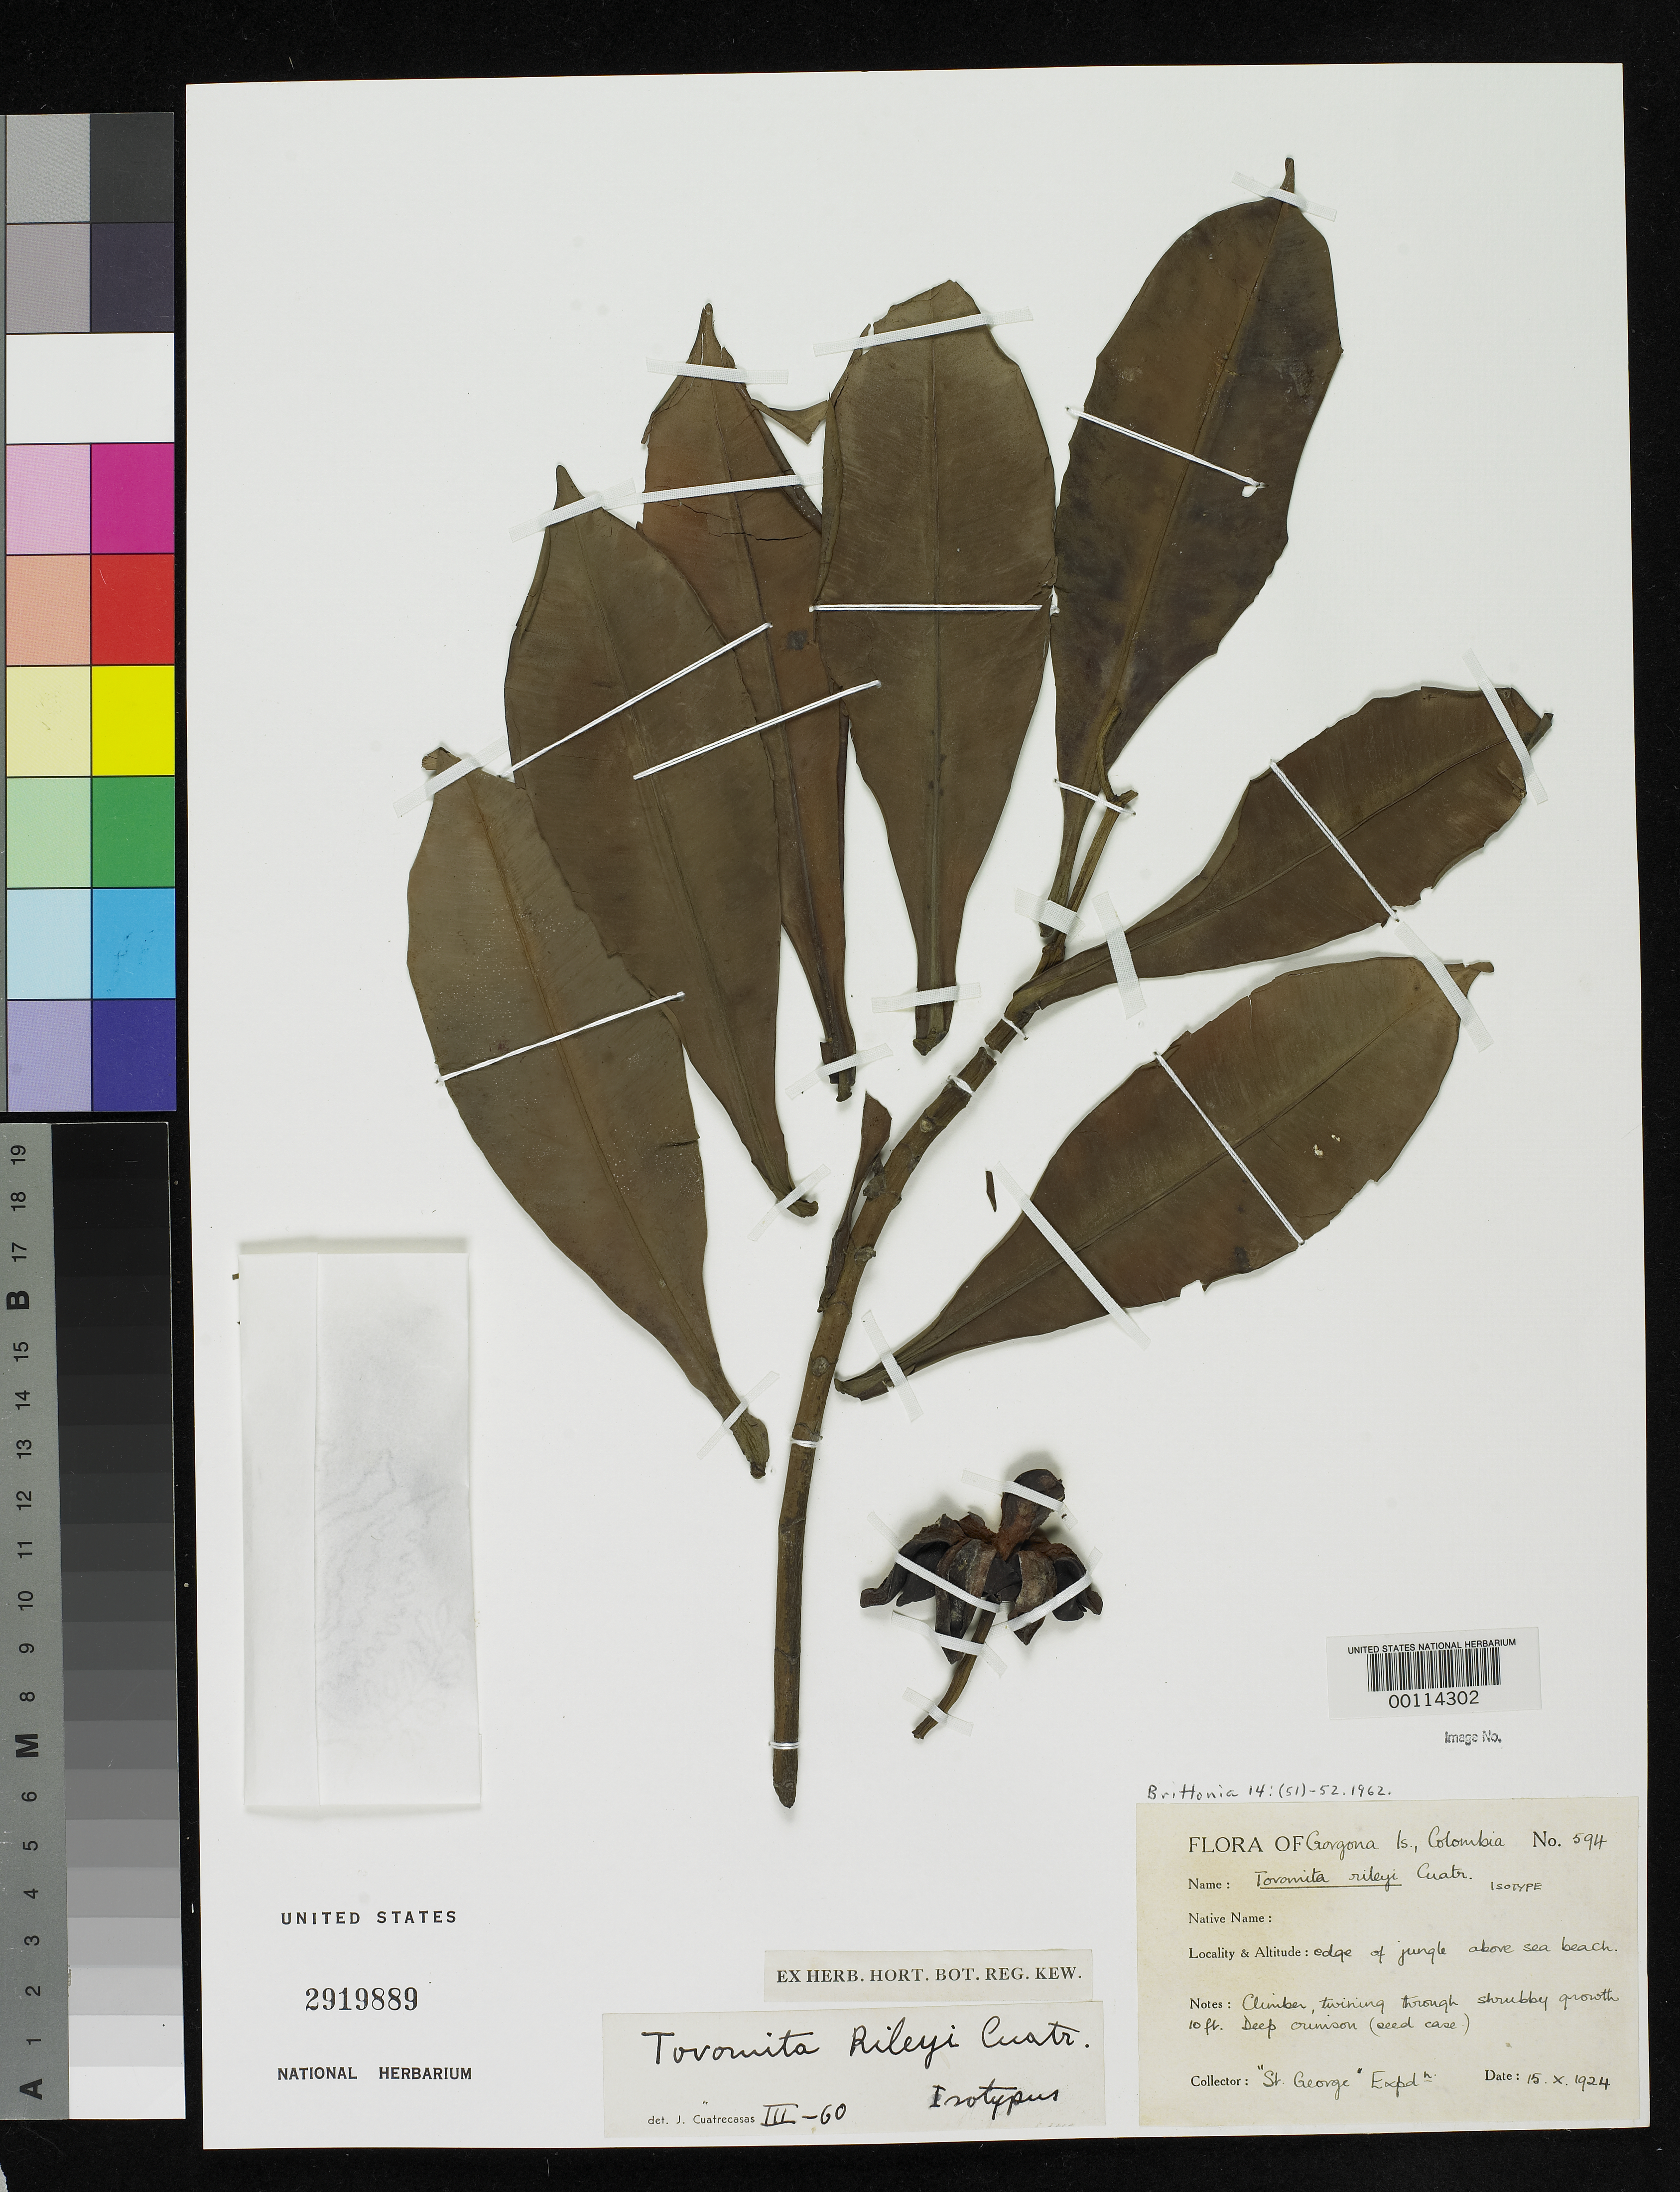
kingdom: Plantae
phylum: Tracheophyta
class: Magnoliopsida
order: Malpighiales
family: Clusiaceae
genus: Tovomita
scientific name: Tovomita rileyi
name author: Cuatrec.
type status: Isotype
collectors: C. Collenette & -. Cullinford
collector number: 594 (St. George Exped. #)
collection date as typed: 15 Oct 1924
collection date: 1924-10-15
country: Colombia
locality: Gorgona Isl.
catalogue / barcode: US 2919889